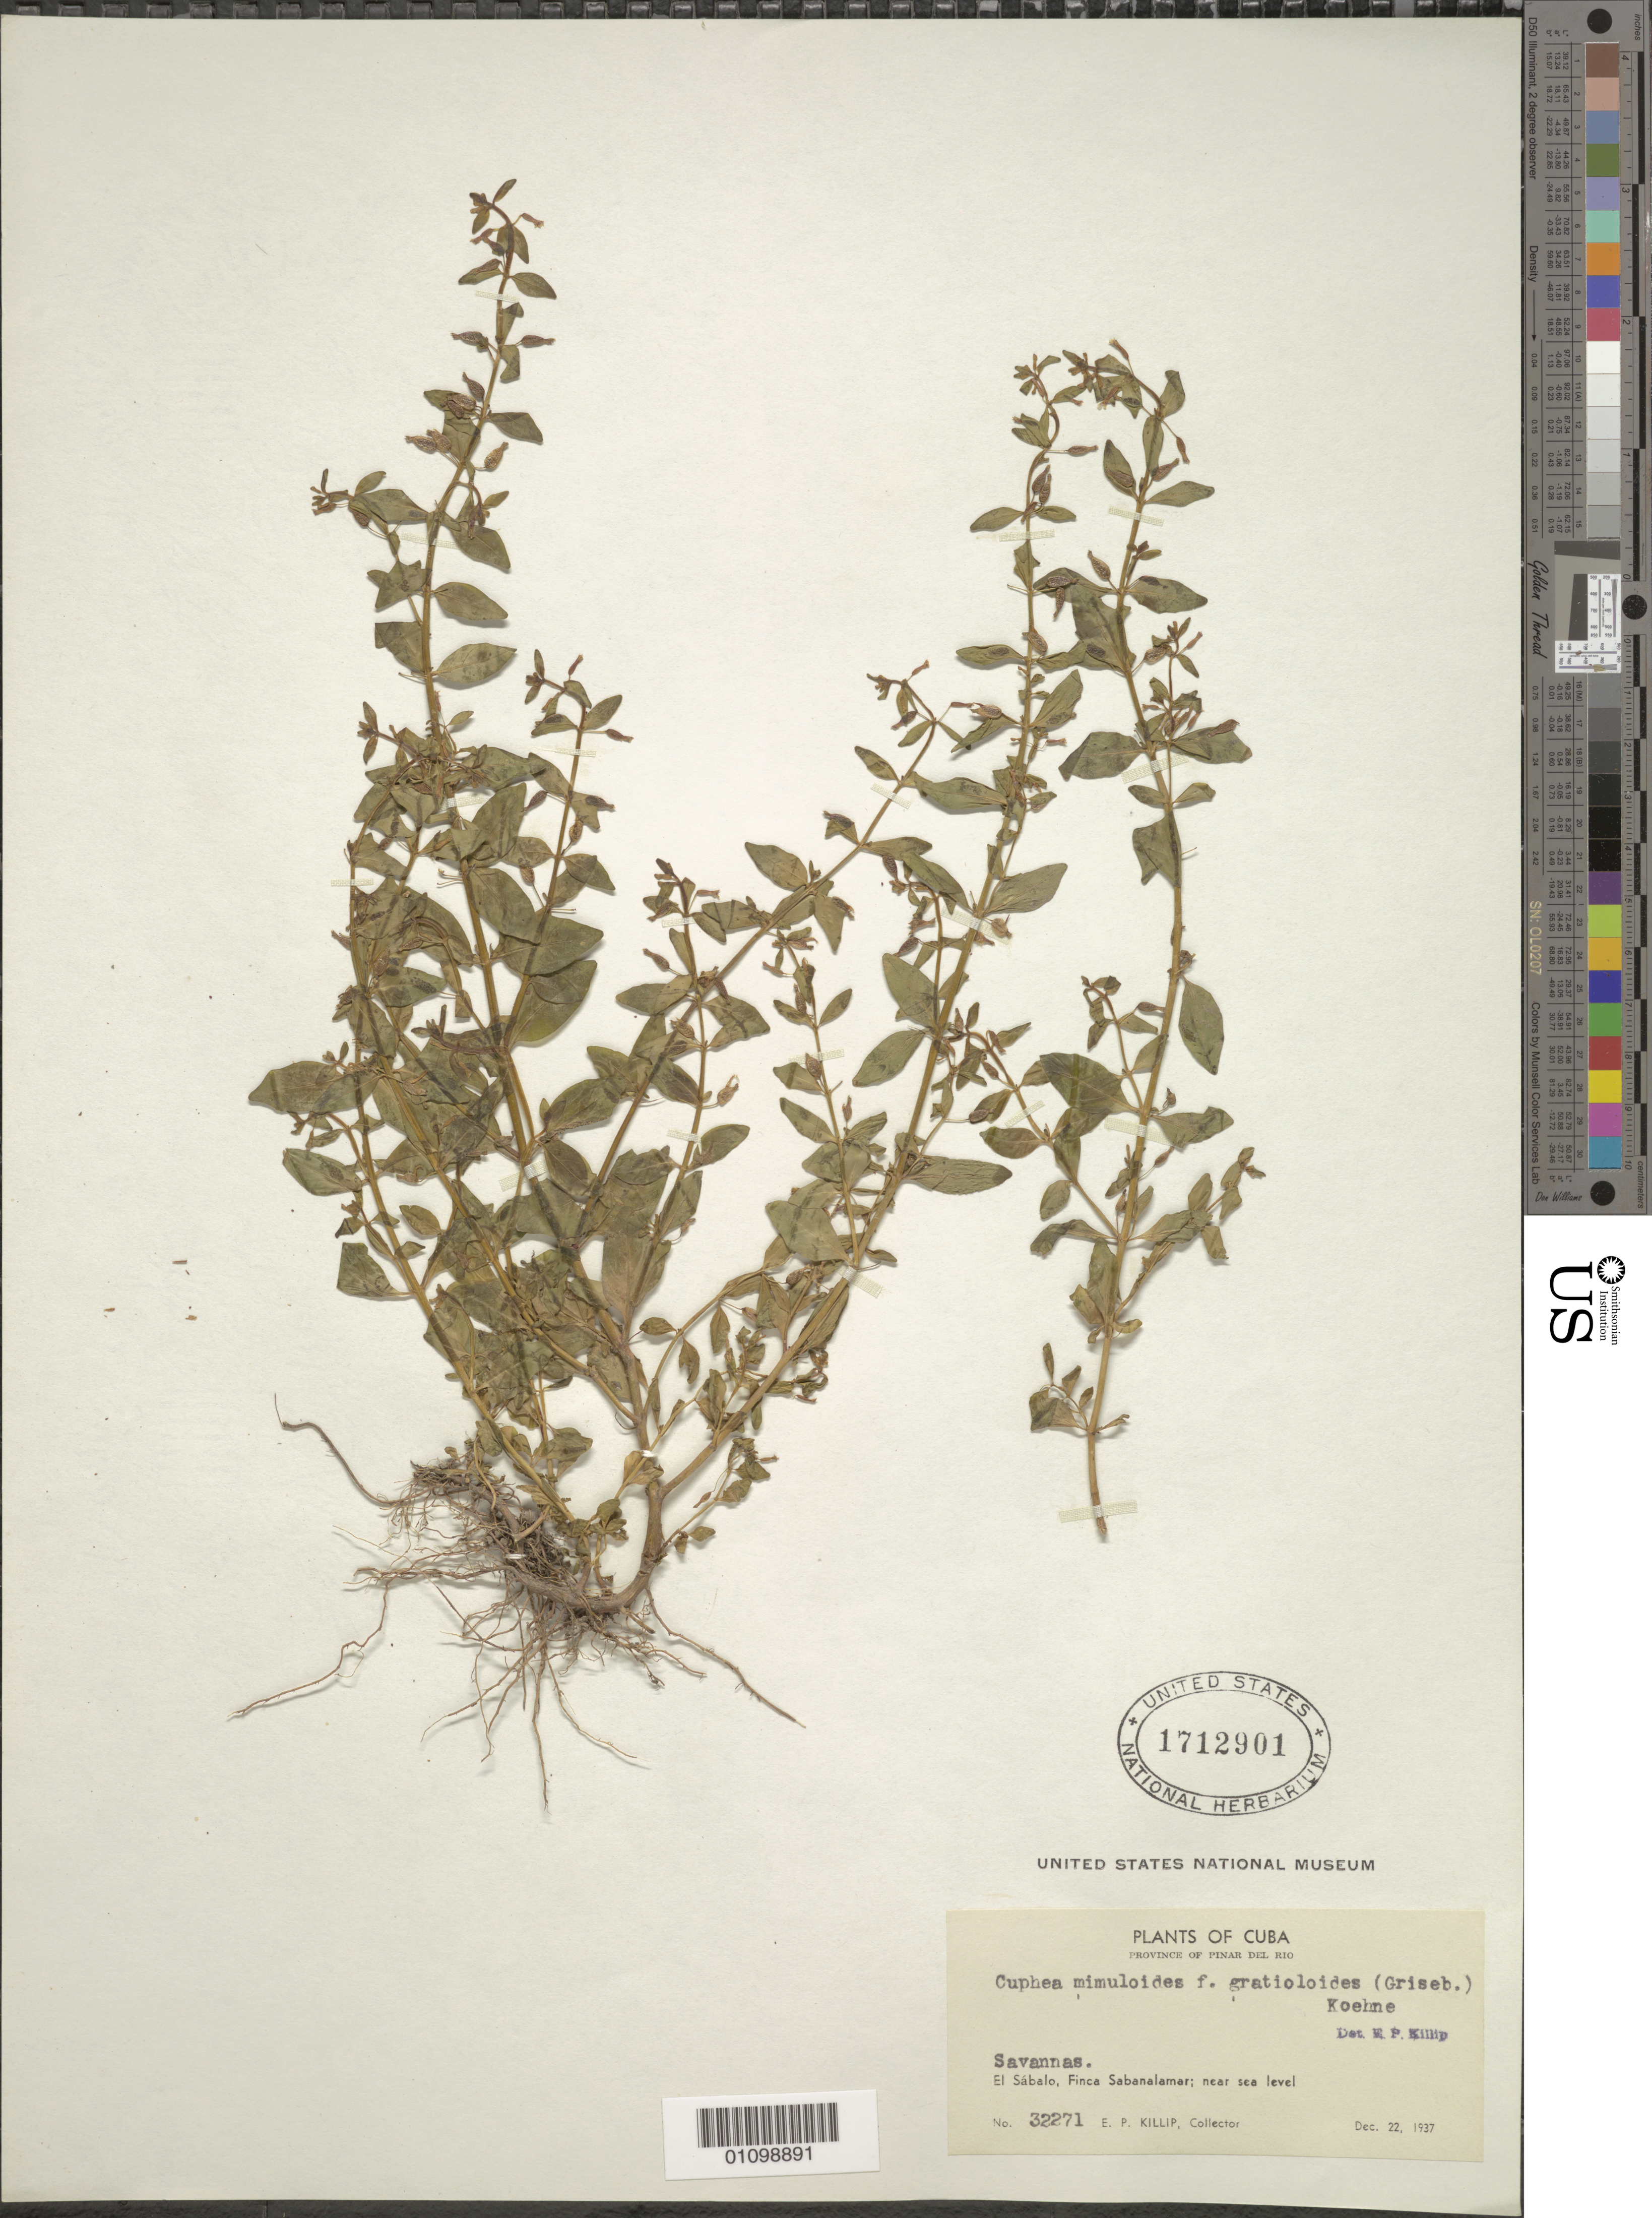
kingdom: Plantae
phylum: Tracheophyta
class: Magnoliopsida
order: Myrtales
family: Lythraceae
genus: Cuphea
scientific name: Cuphea mimuloides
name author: Cham. & Schltdl.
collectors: E. P. Killip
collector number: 32271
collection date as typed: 22 Dec 1937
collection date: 1937-12-22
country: Cuba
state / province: Pinar del Rio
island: Cuba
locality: Savannas El Sabalo, Finca Sabanalamar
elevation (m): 0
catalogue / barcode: US 1712901